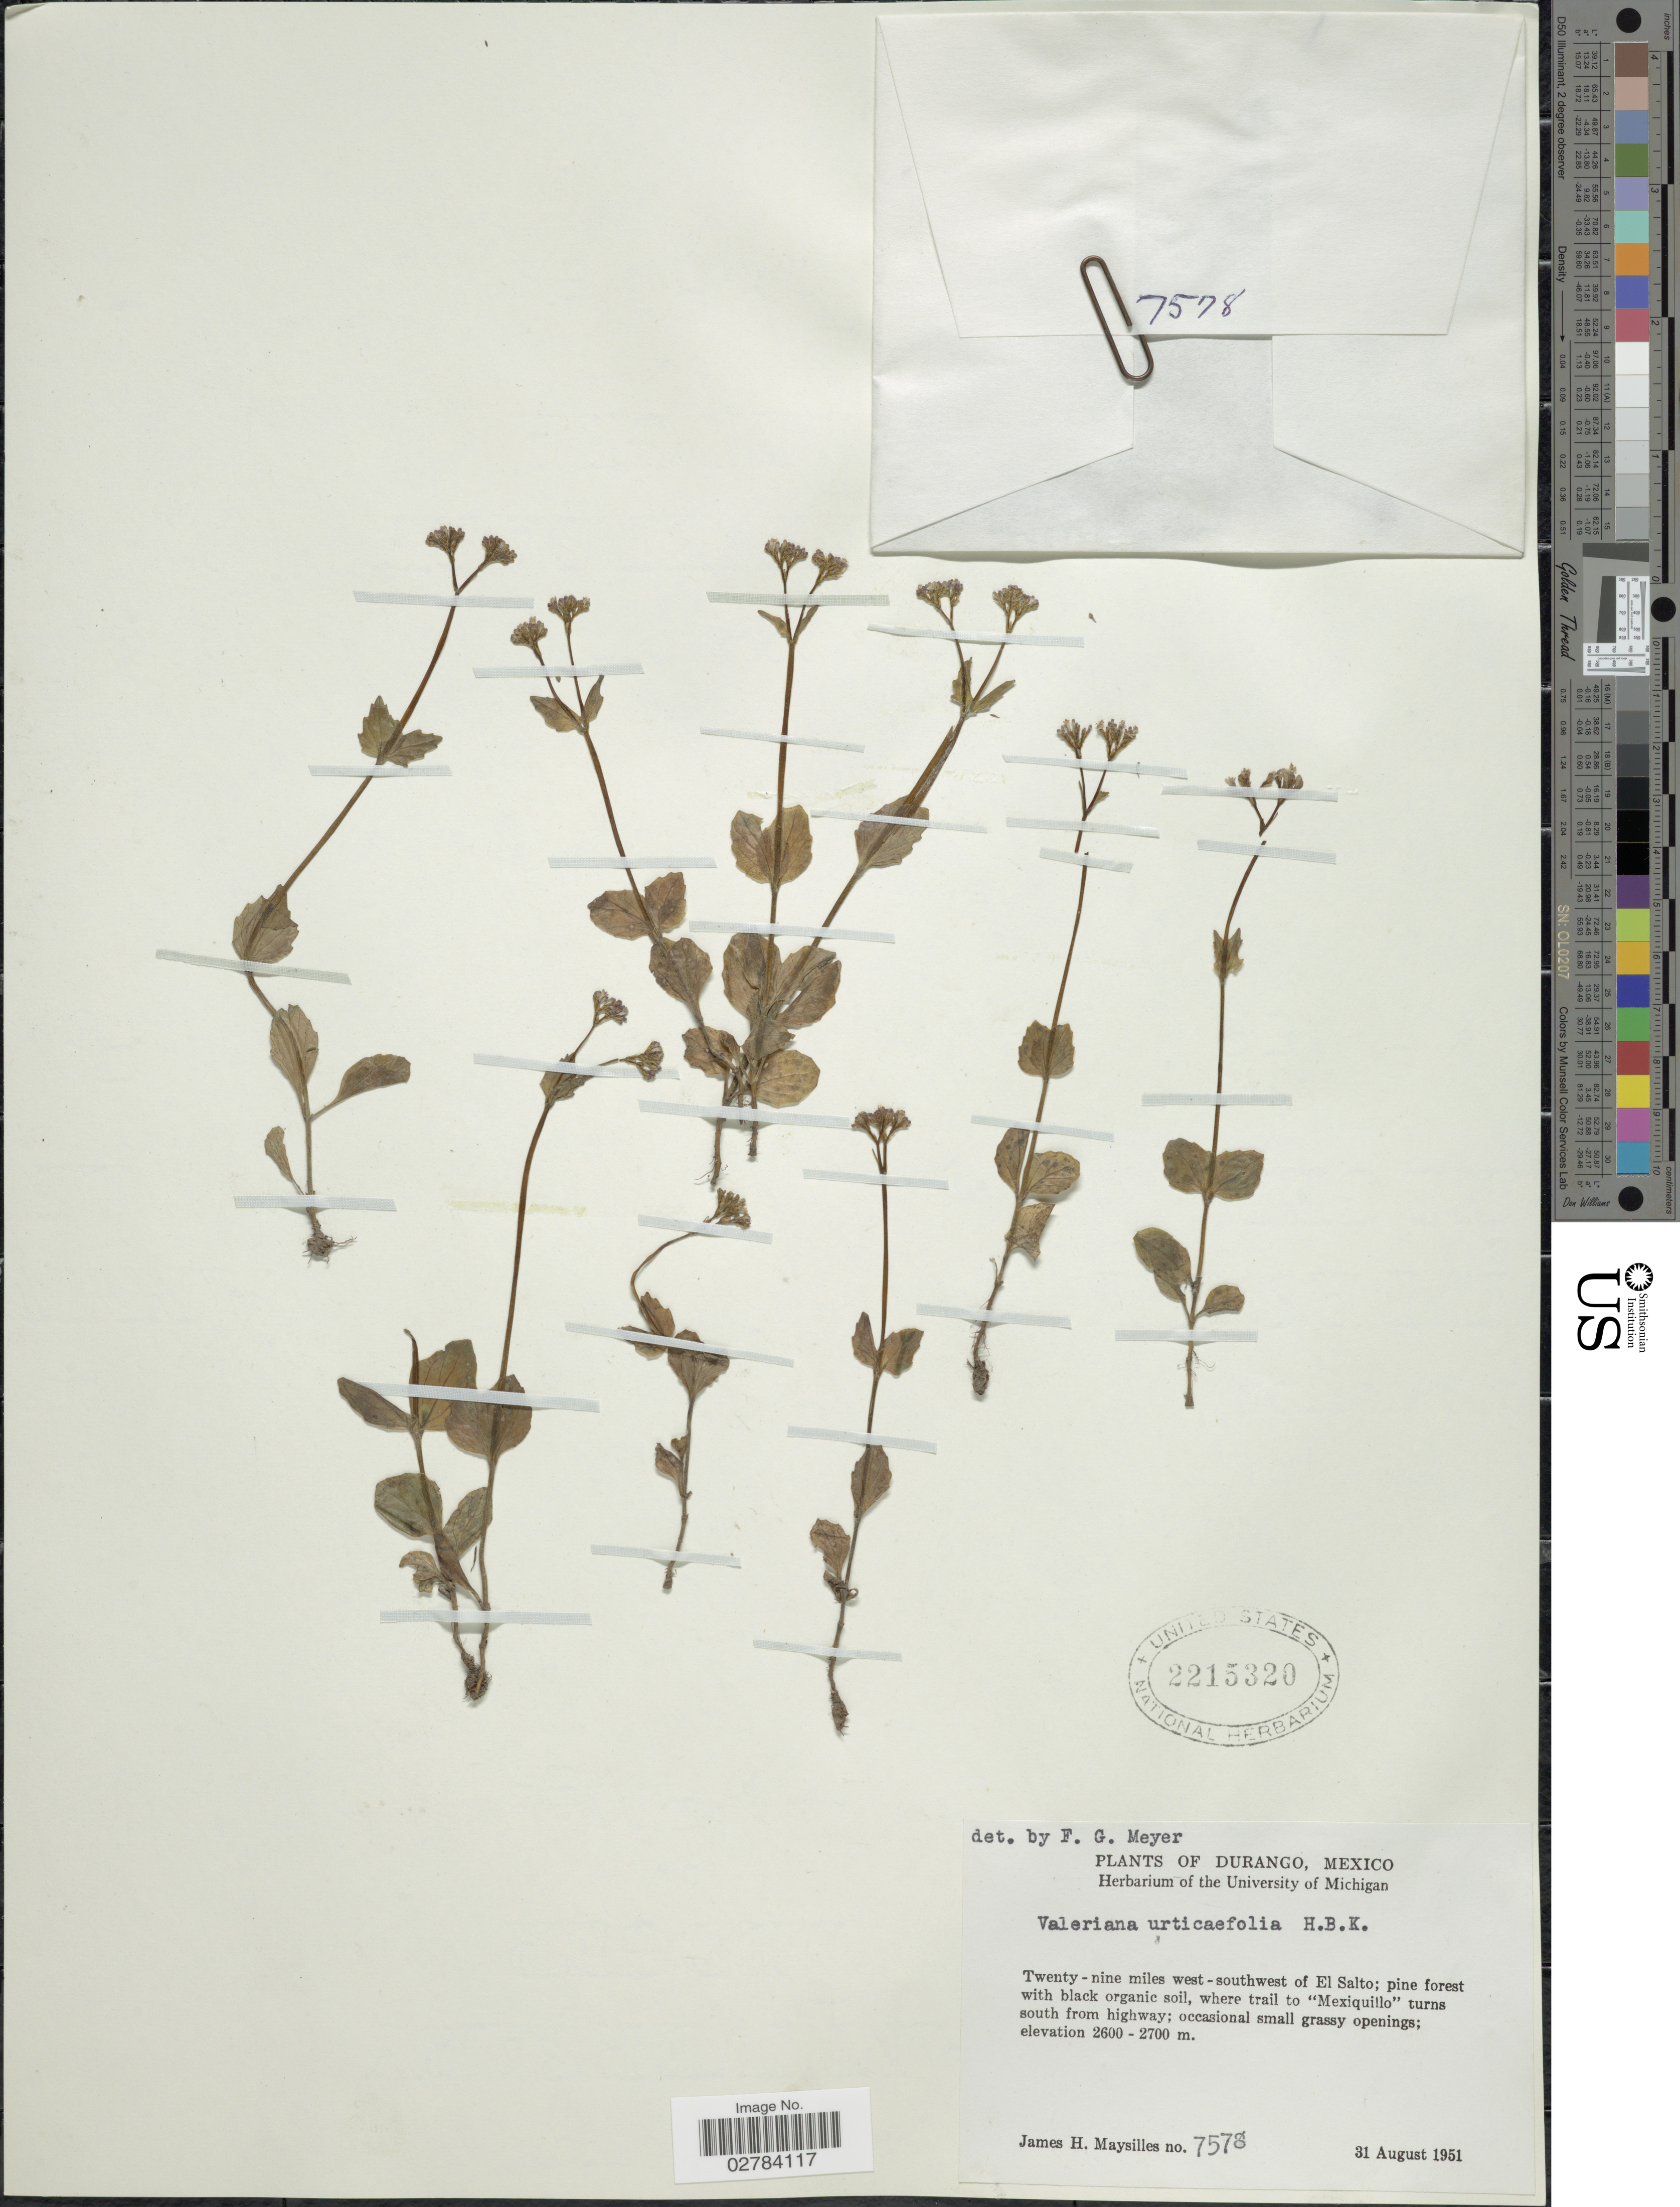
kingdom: Plantae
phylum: Tracheophyta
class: Magnoliopsida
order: Dipsacales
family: Caprifoliaceae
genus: Valeriana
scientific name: Valeriana urticaefolia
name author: Kunth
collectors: J. Maysilles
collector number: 7578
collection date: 1951-08-31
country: Mexico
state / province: Durango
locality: Twenty-nine milles west-southwest of El Salto, pine forest with black organic soil, where trail to "Mexiquillo" turns south from highway.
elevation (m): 2600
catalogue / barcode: US 2215320